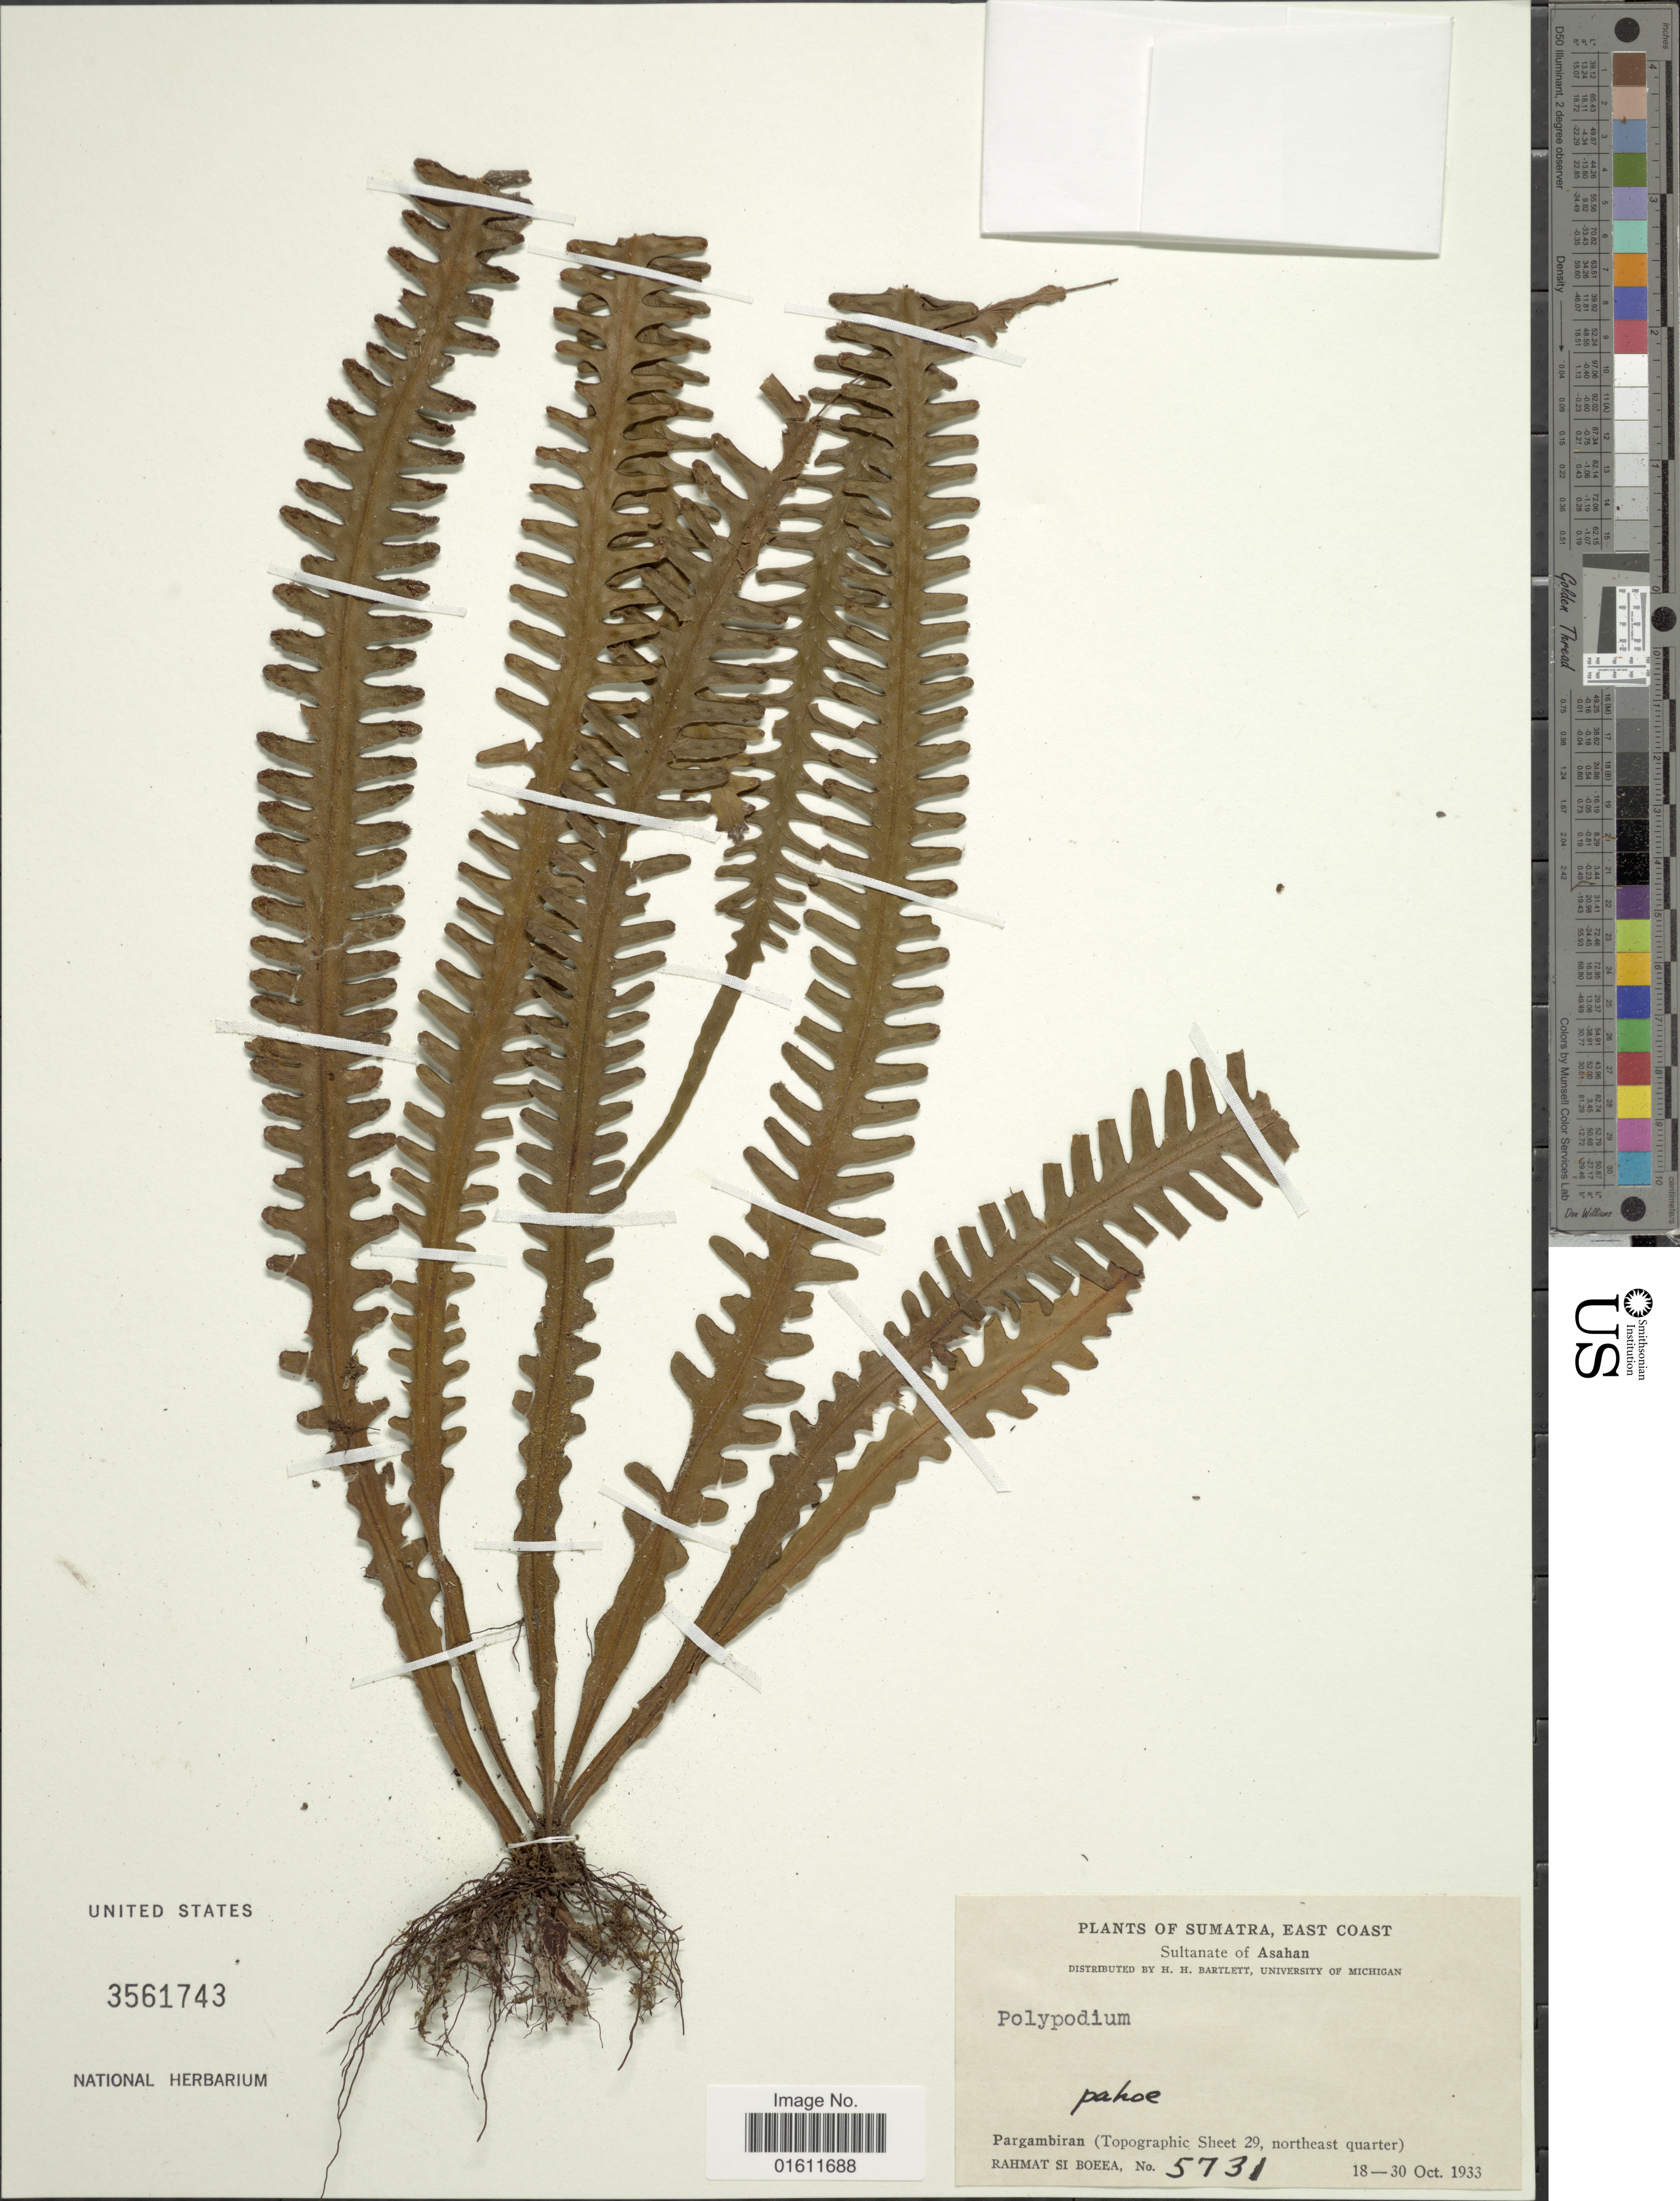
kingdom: Plantae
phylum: Tracheophyta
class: Polypodiopsida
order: Polypodiales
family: Polypodiaceae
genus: Prosaptia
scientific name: Prosaptia urceolaris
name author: (Hayata) Copel.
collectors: Rahmat Si Boeea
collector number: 5731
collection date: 1933-10-18/1933-10-30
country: Indonesia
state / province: Sumatra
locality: East coast, Sultanate of Asahan, Pahoe, Pargambiran (Topographic Sheet 29, northeast quarter).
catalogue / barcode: US 3561743